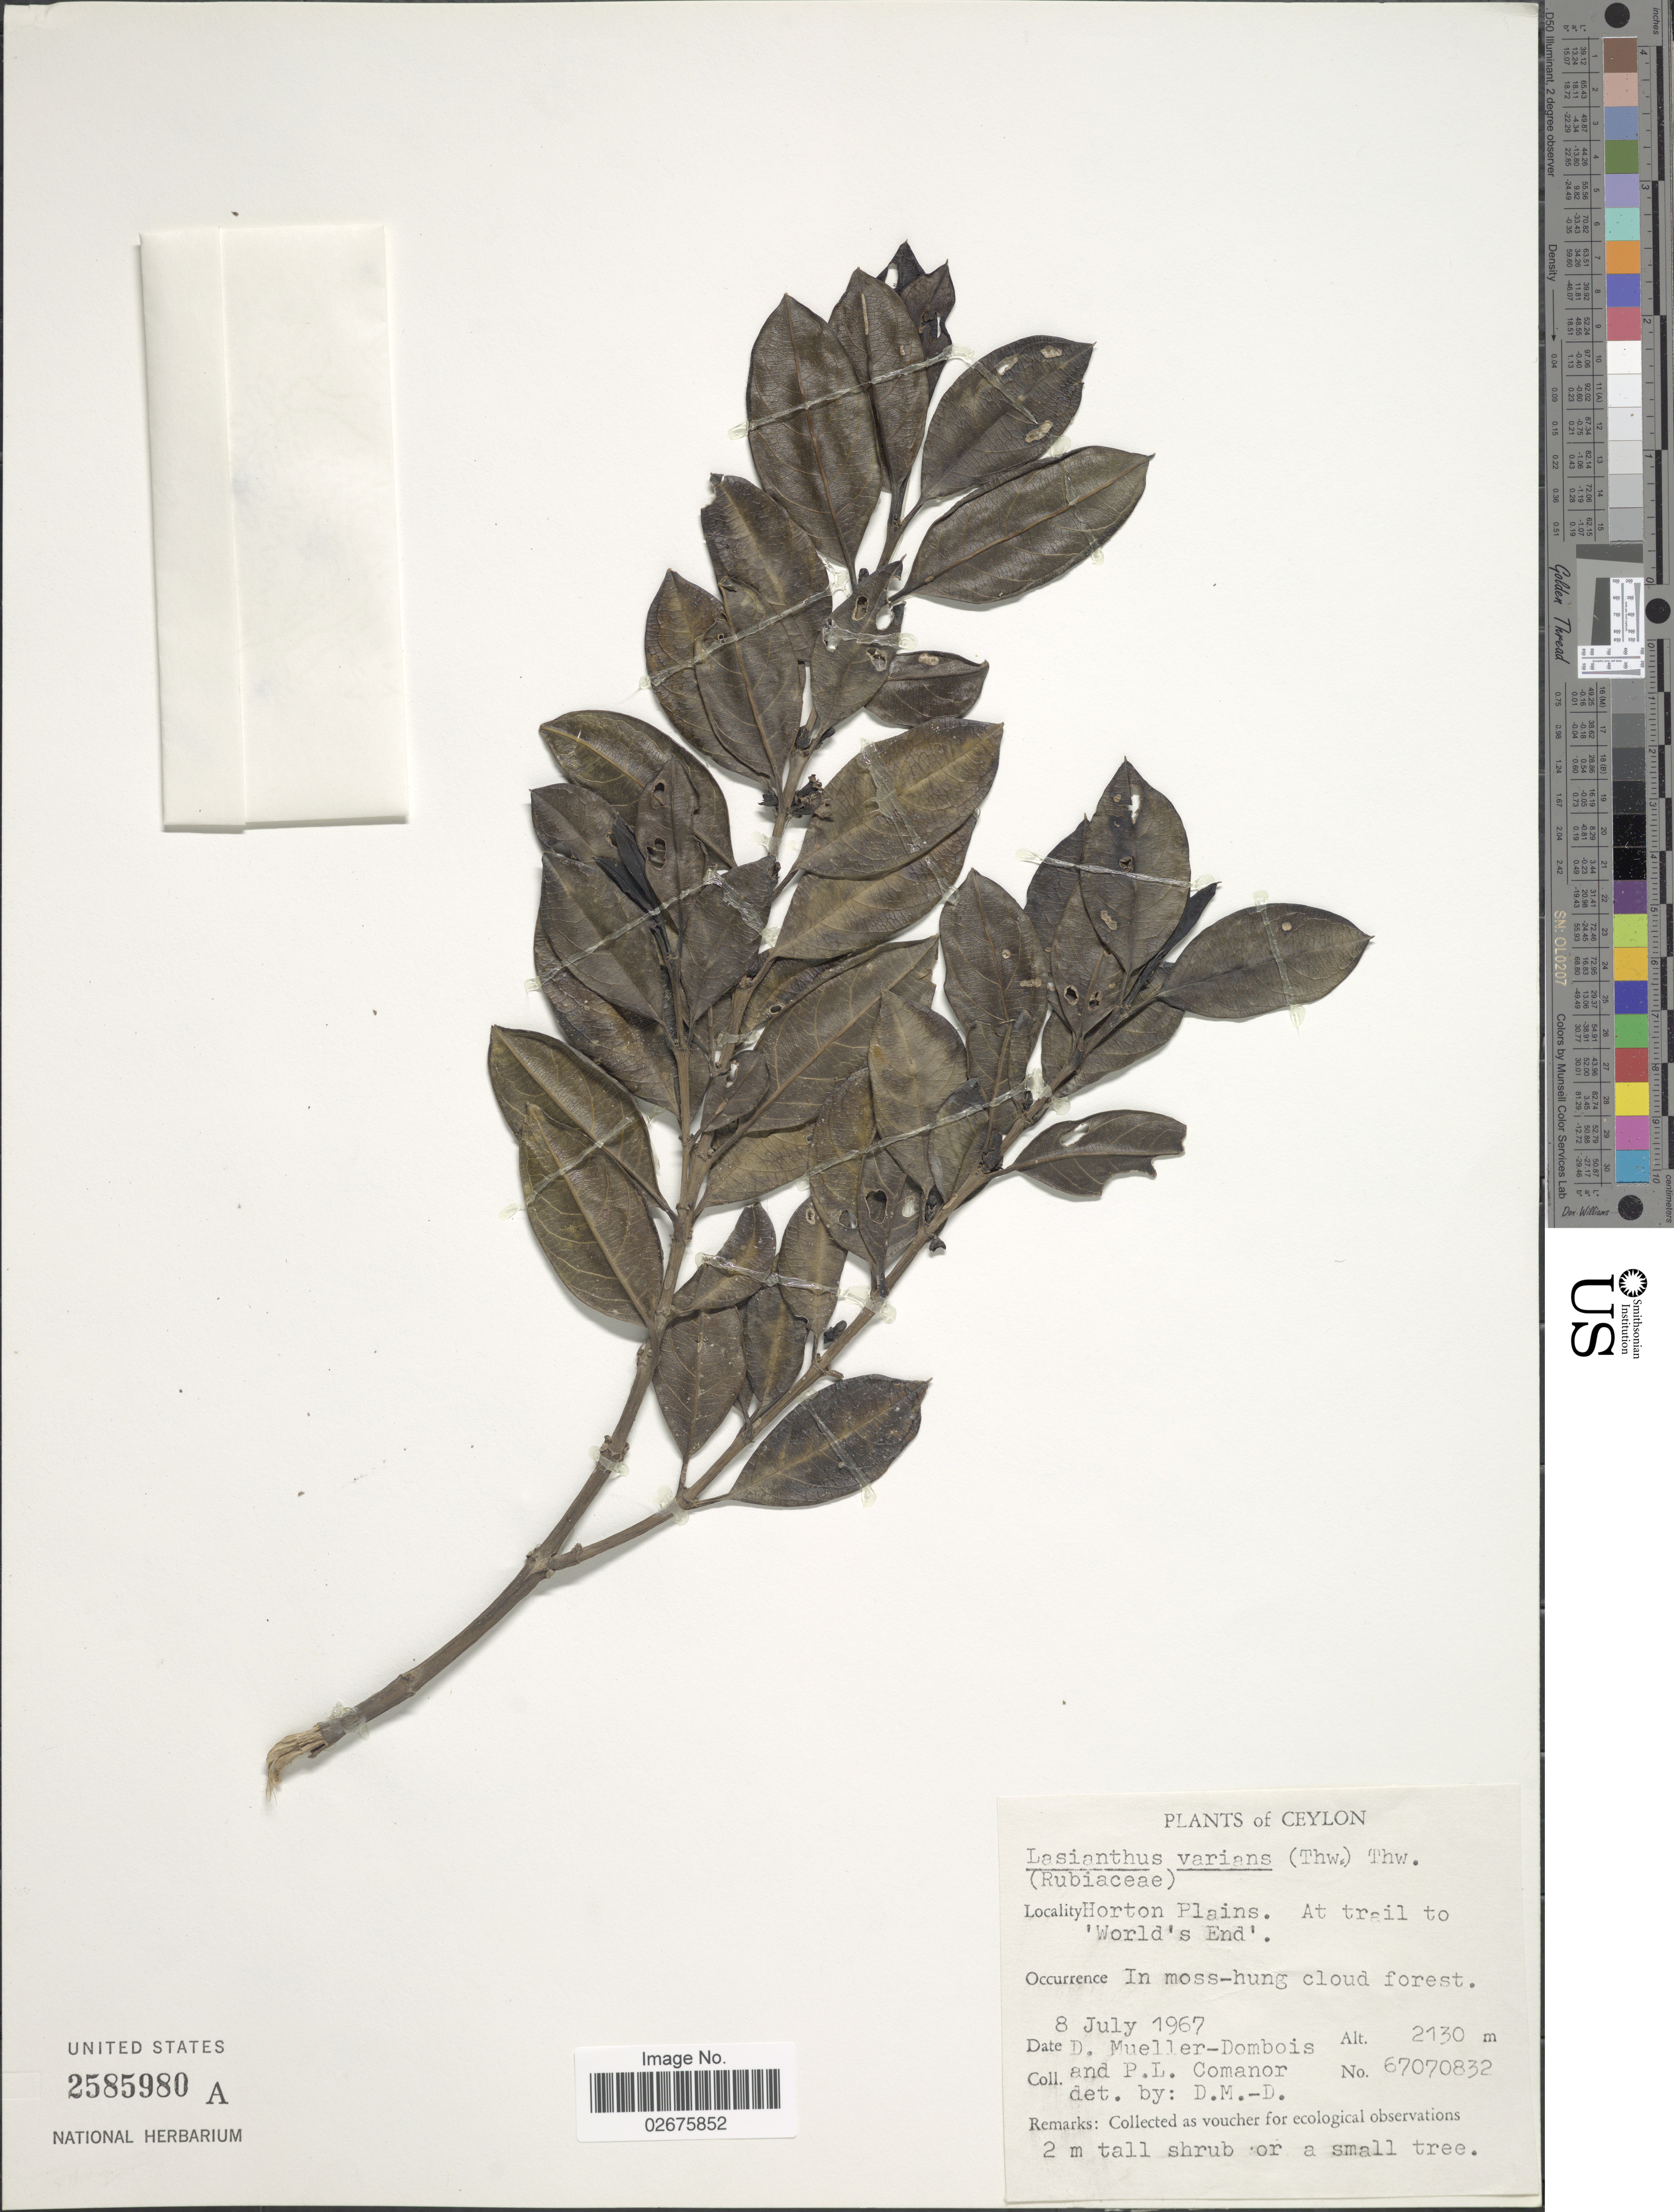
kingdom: Plantae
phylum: Tracheophyta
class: Magnoliopsida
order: Gentianales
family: Rubiaceae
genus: Lasianthus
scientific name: Lasianthus varians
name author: (Thwaites) Thwaites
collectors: D. Mueller-Dombois & P. Comanor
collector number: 67070832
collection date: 1967-07-08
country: Sri Lanka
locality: Ceylon, Horton Plains. At trail to 'Word's End'. In moss-hung cloud forest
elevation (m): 2130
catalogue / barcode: US 2585980A